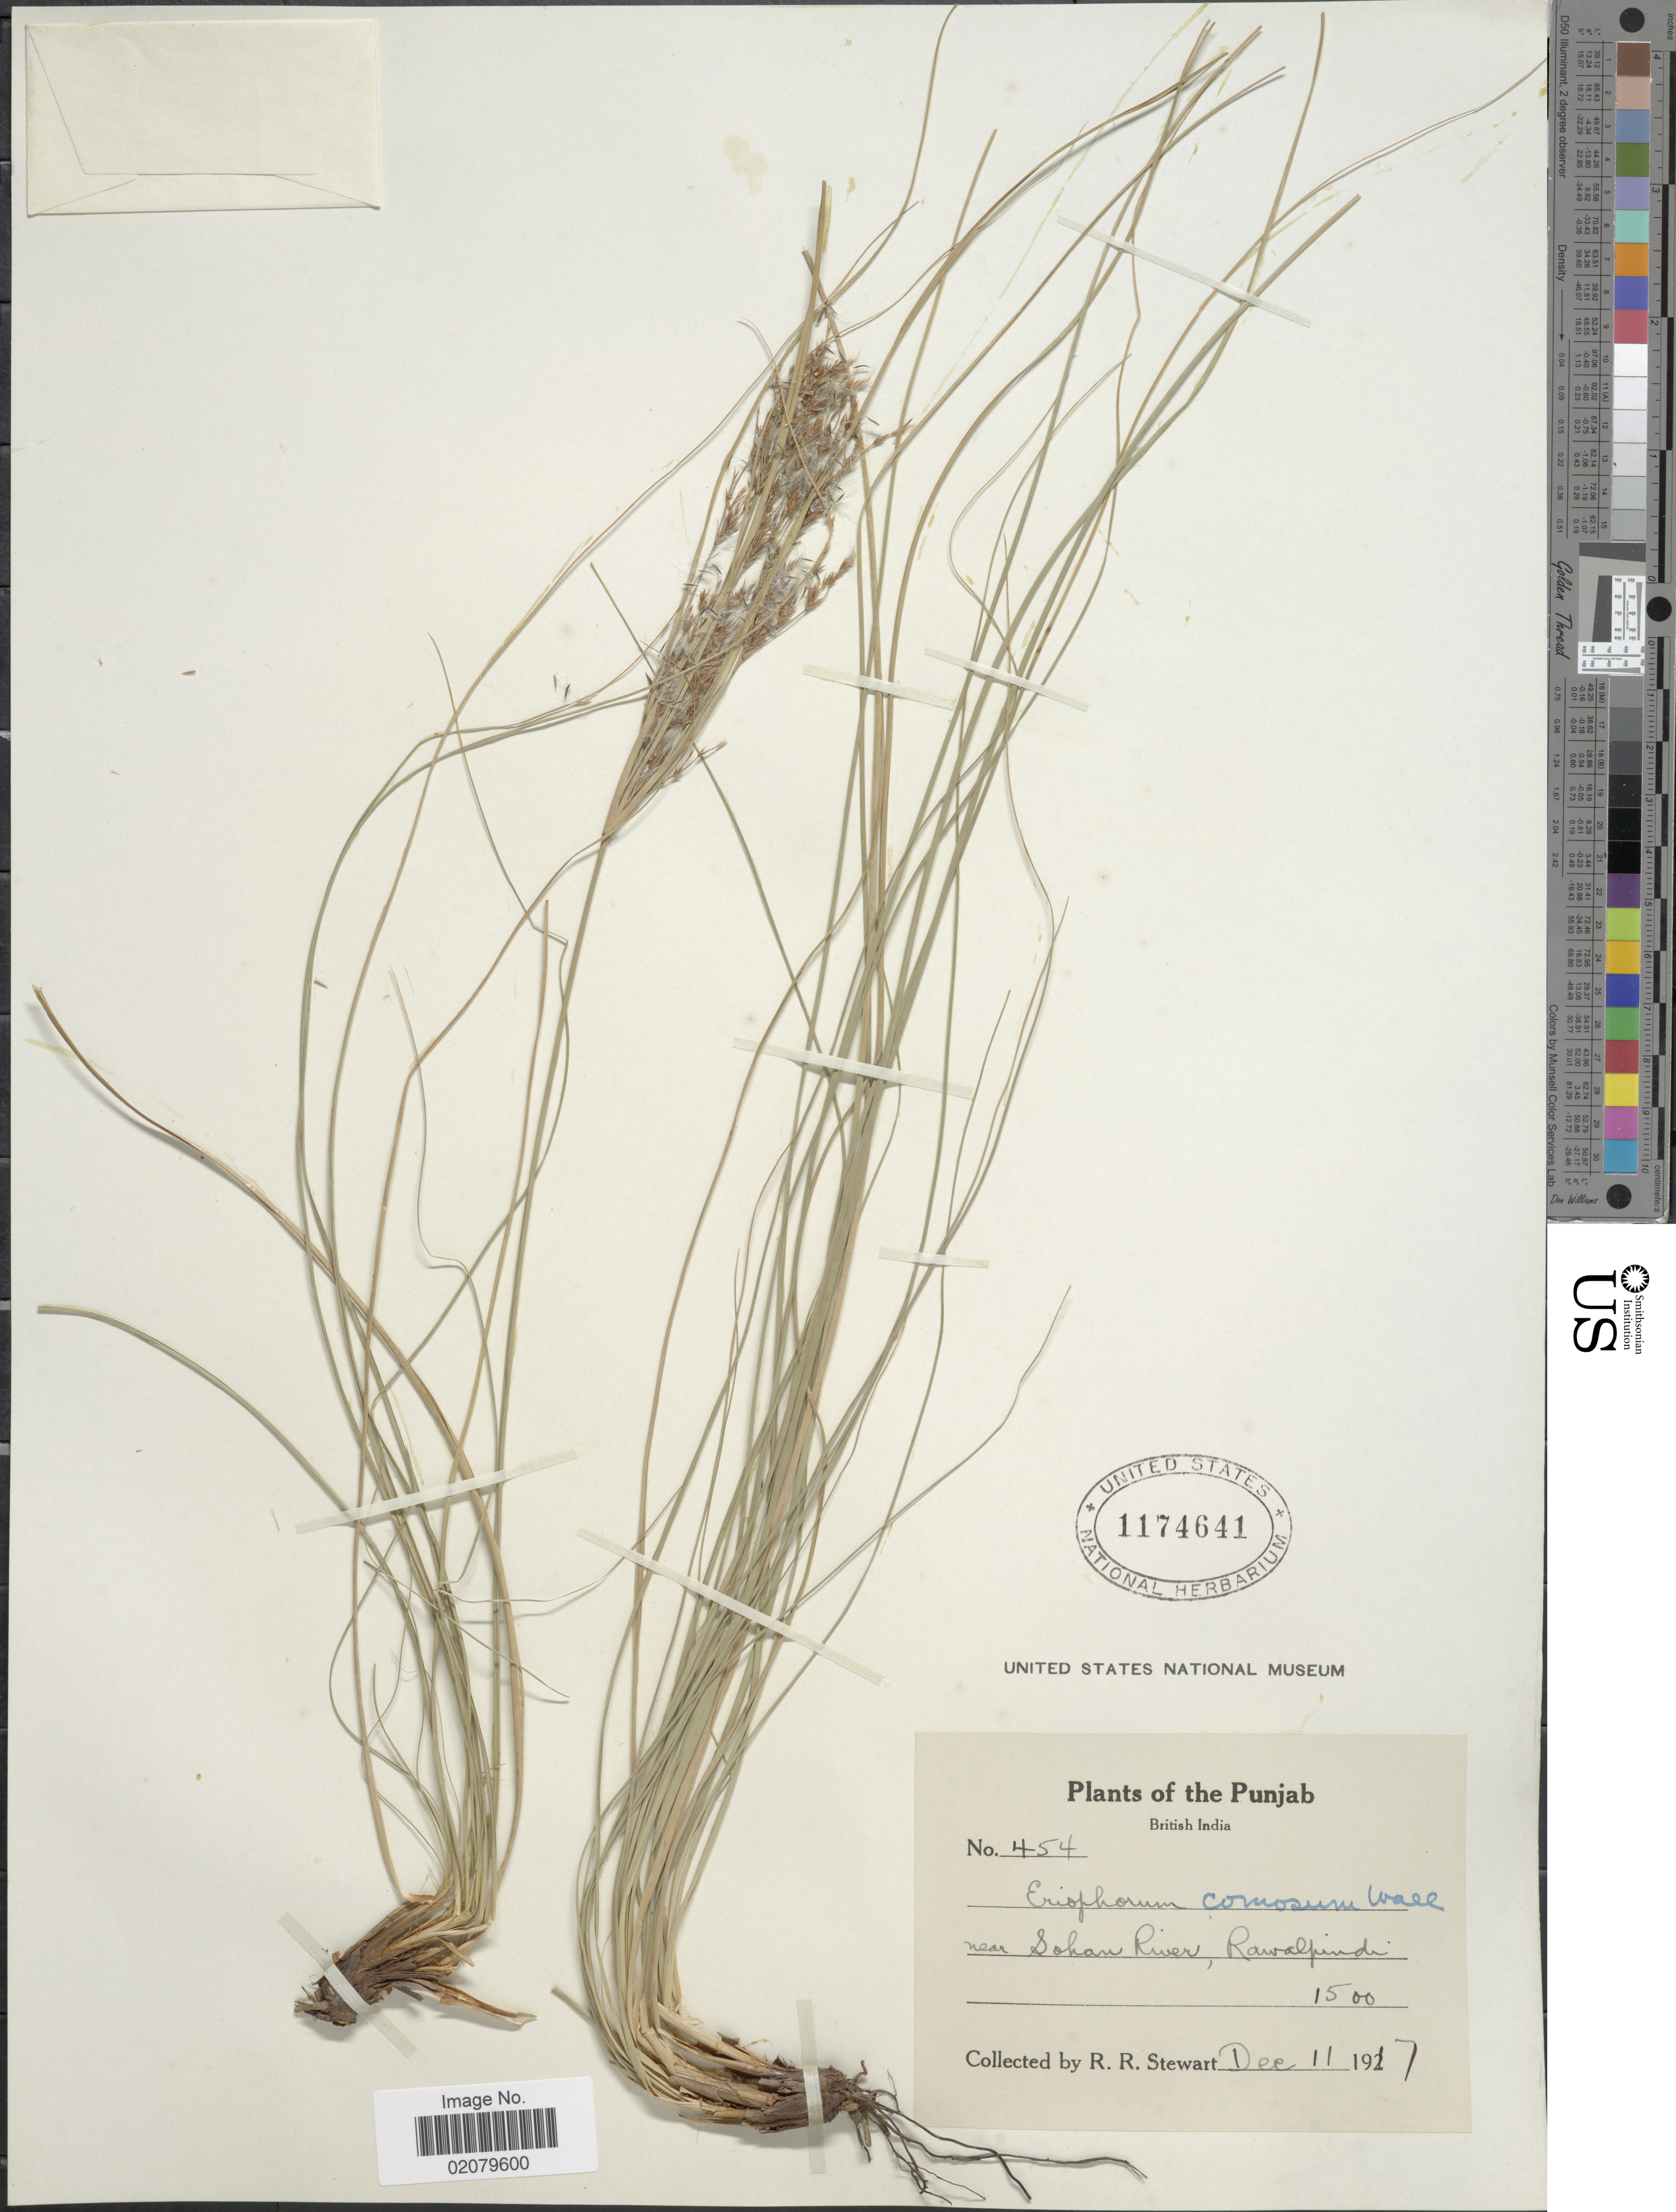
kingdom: Plantae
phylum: Tracheophyta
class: Liliopsida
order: Poales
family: Cyperaceae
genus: Erioscirpus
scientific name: Erioscirpus comosus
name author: (Wall.) Palla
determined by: Strong, Mark T., (BOT), Smithsonian Institution - National Museum of Natural History (UNITED STATES)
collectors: R. R. Stewart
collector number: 454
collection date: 1917-12-11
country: Pakistan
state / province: Punjab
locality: British India, near Sohan River, Rawalpindi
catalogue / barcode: US 1174641